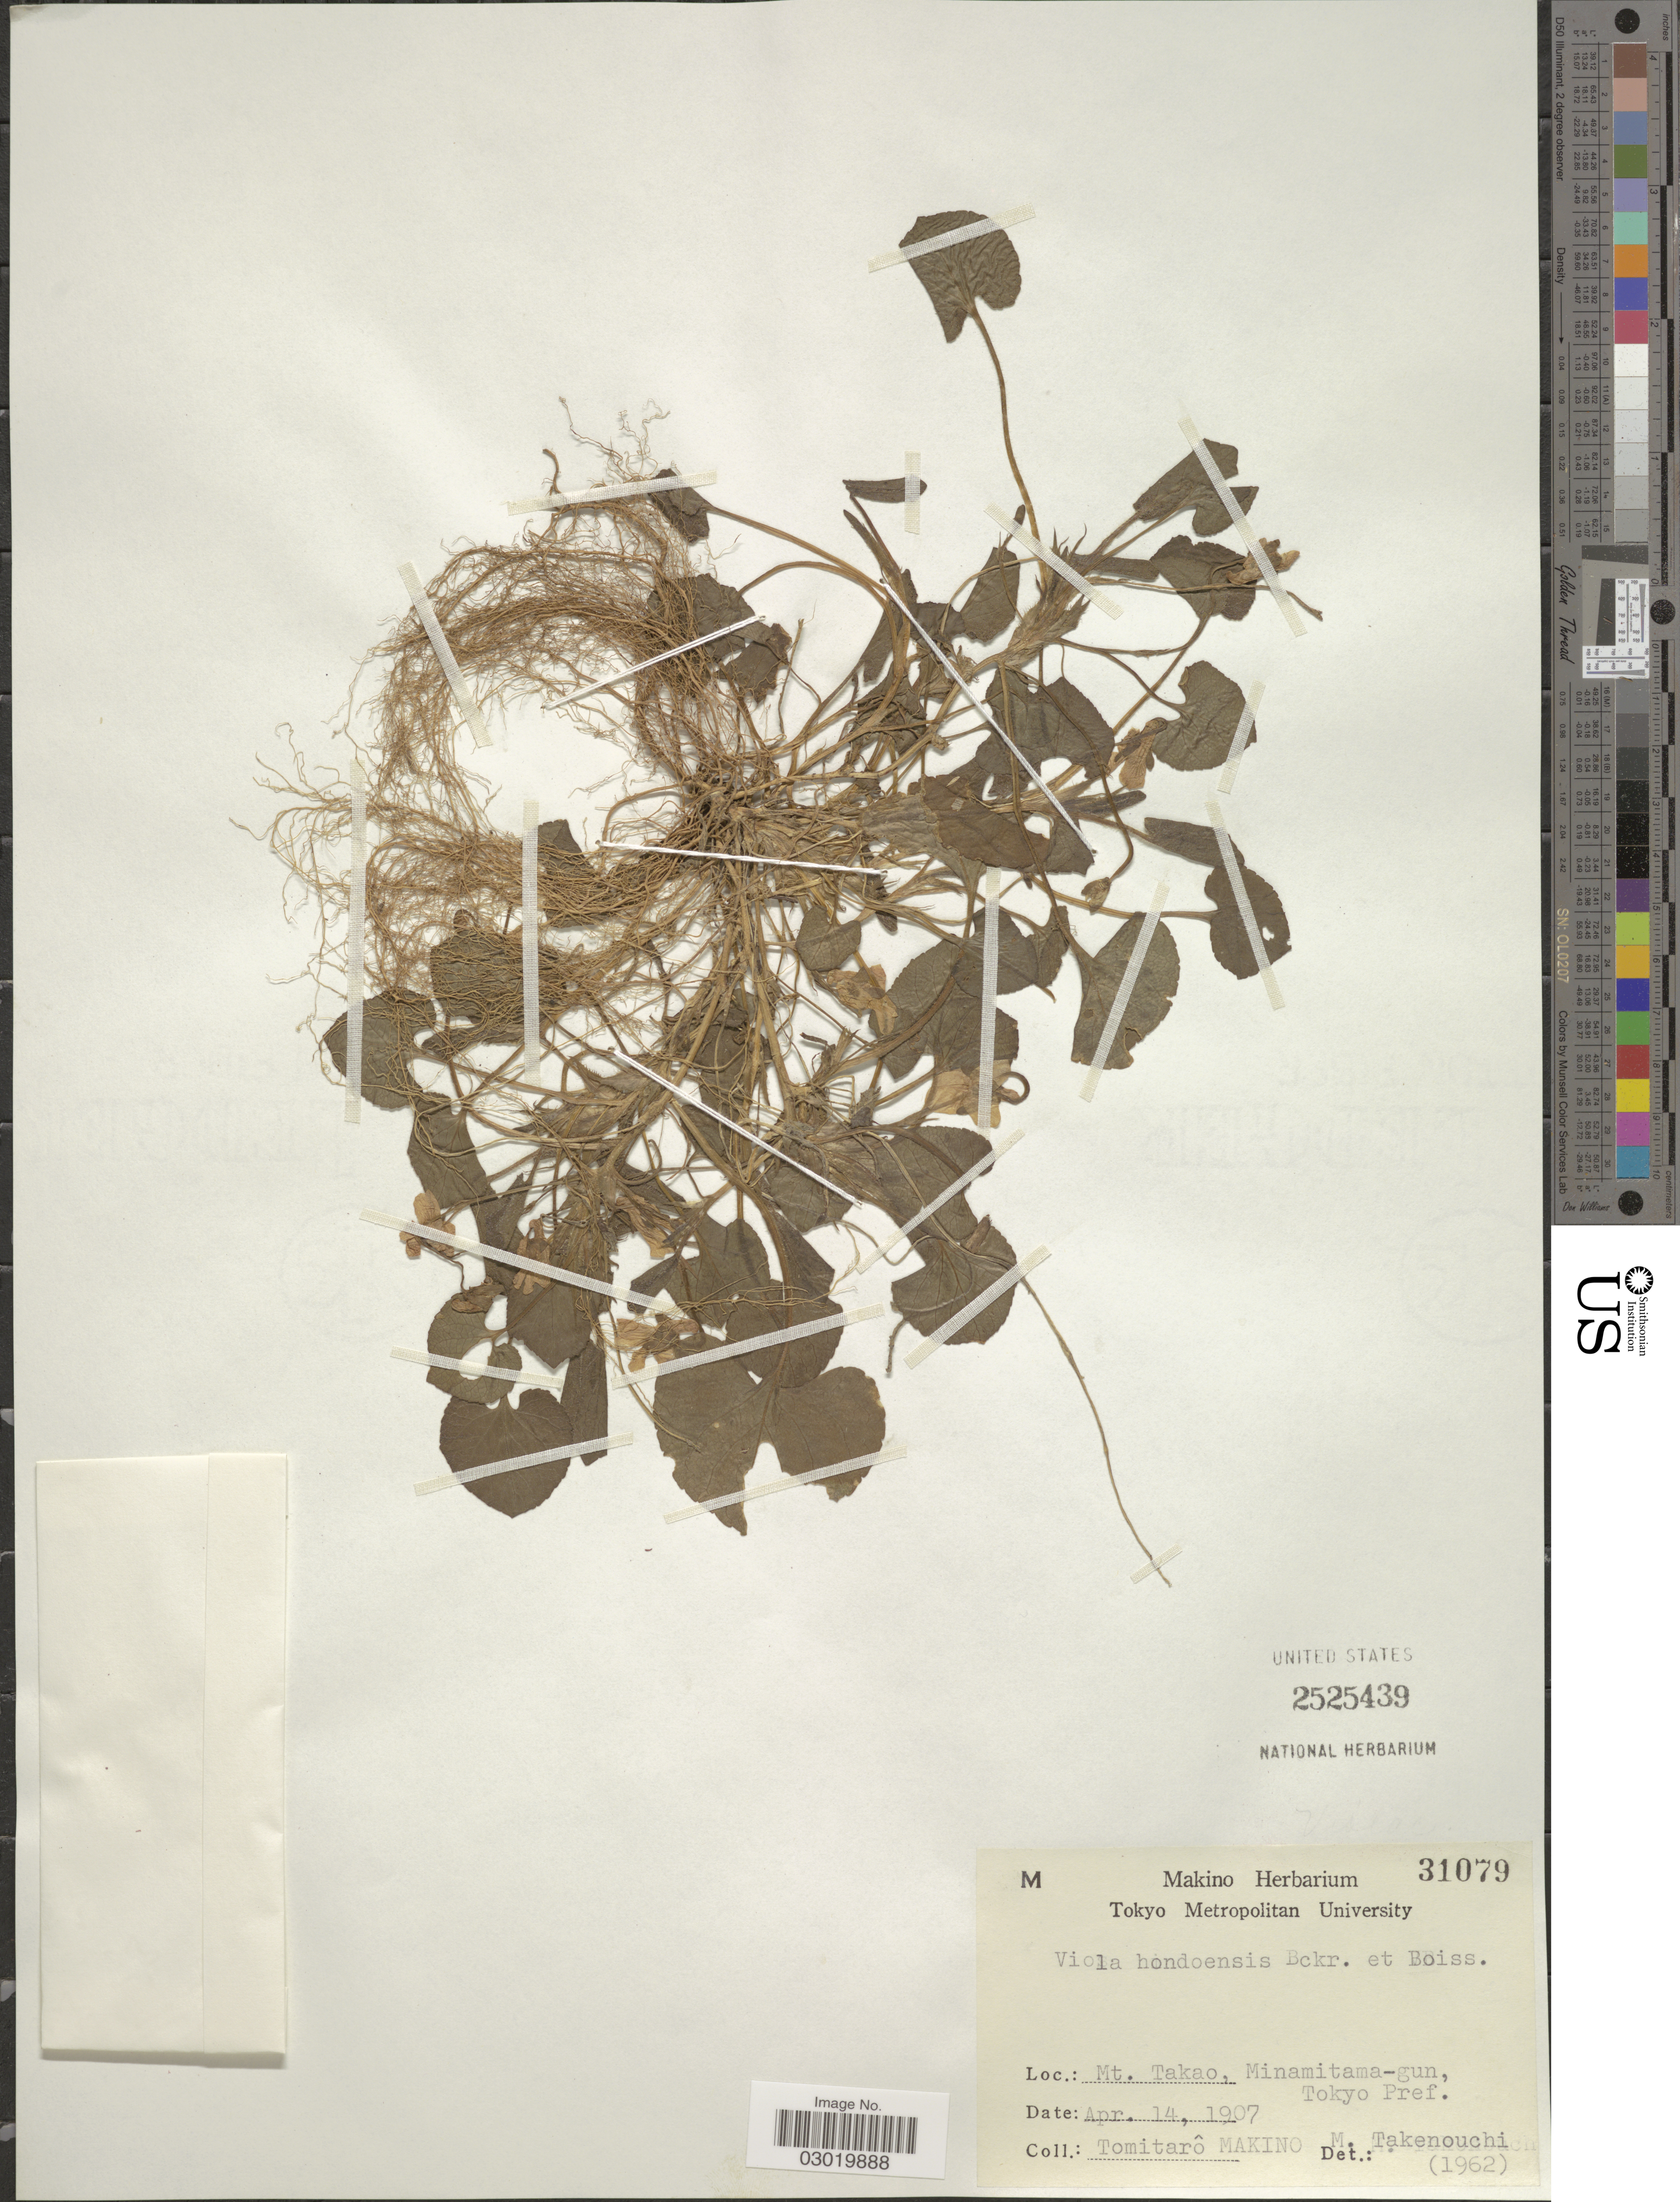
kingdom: Plantae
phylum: Tracheophyta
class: Magnoliopsida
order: Malpighiales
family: Violaceae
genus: Viola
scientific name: Viola hondoensis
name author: W. Becker & H. Boissieu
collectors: T. Makino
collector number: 31079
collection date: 1907-04-14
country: Japan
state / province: Tokyo, Federal City of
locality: Mt. Takao, Minamitama-gun, Tokyo Pref.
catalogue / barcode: US 2525439